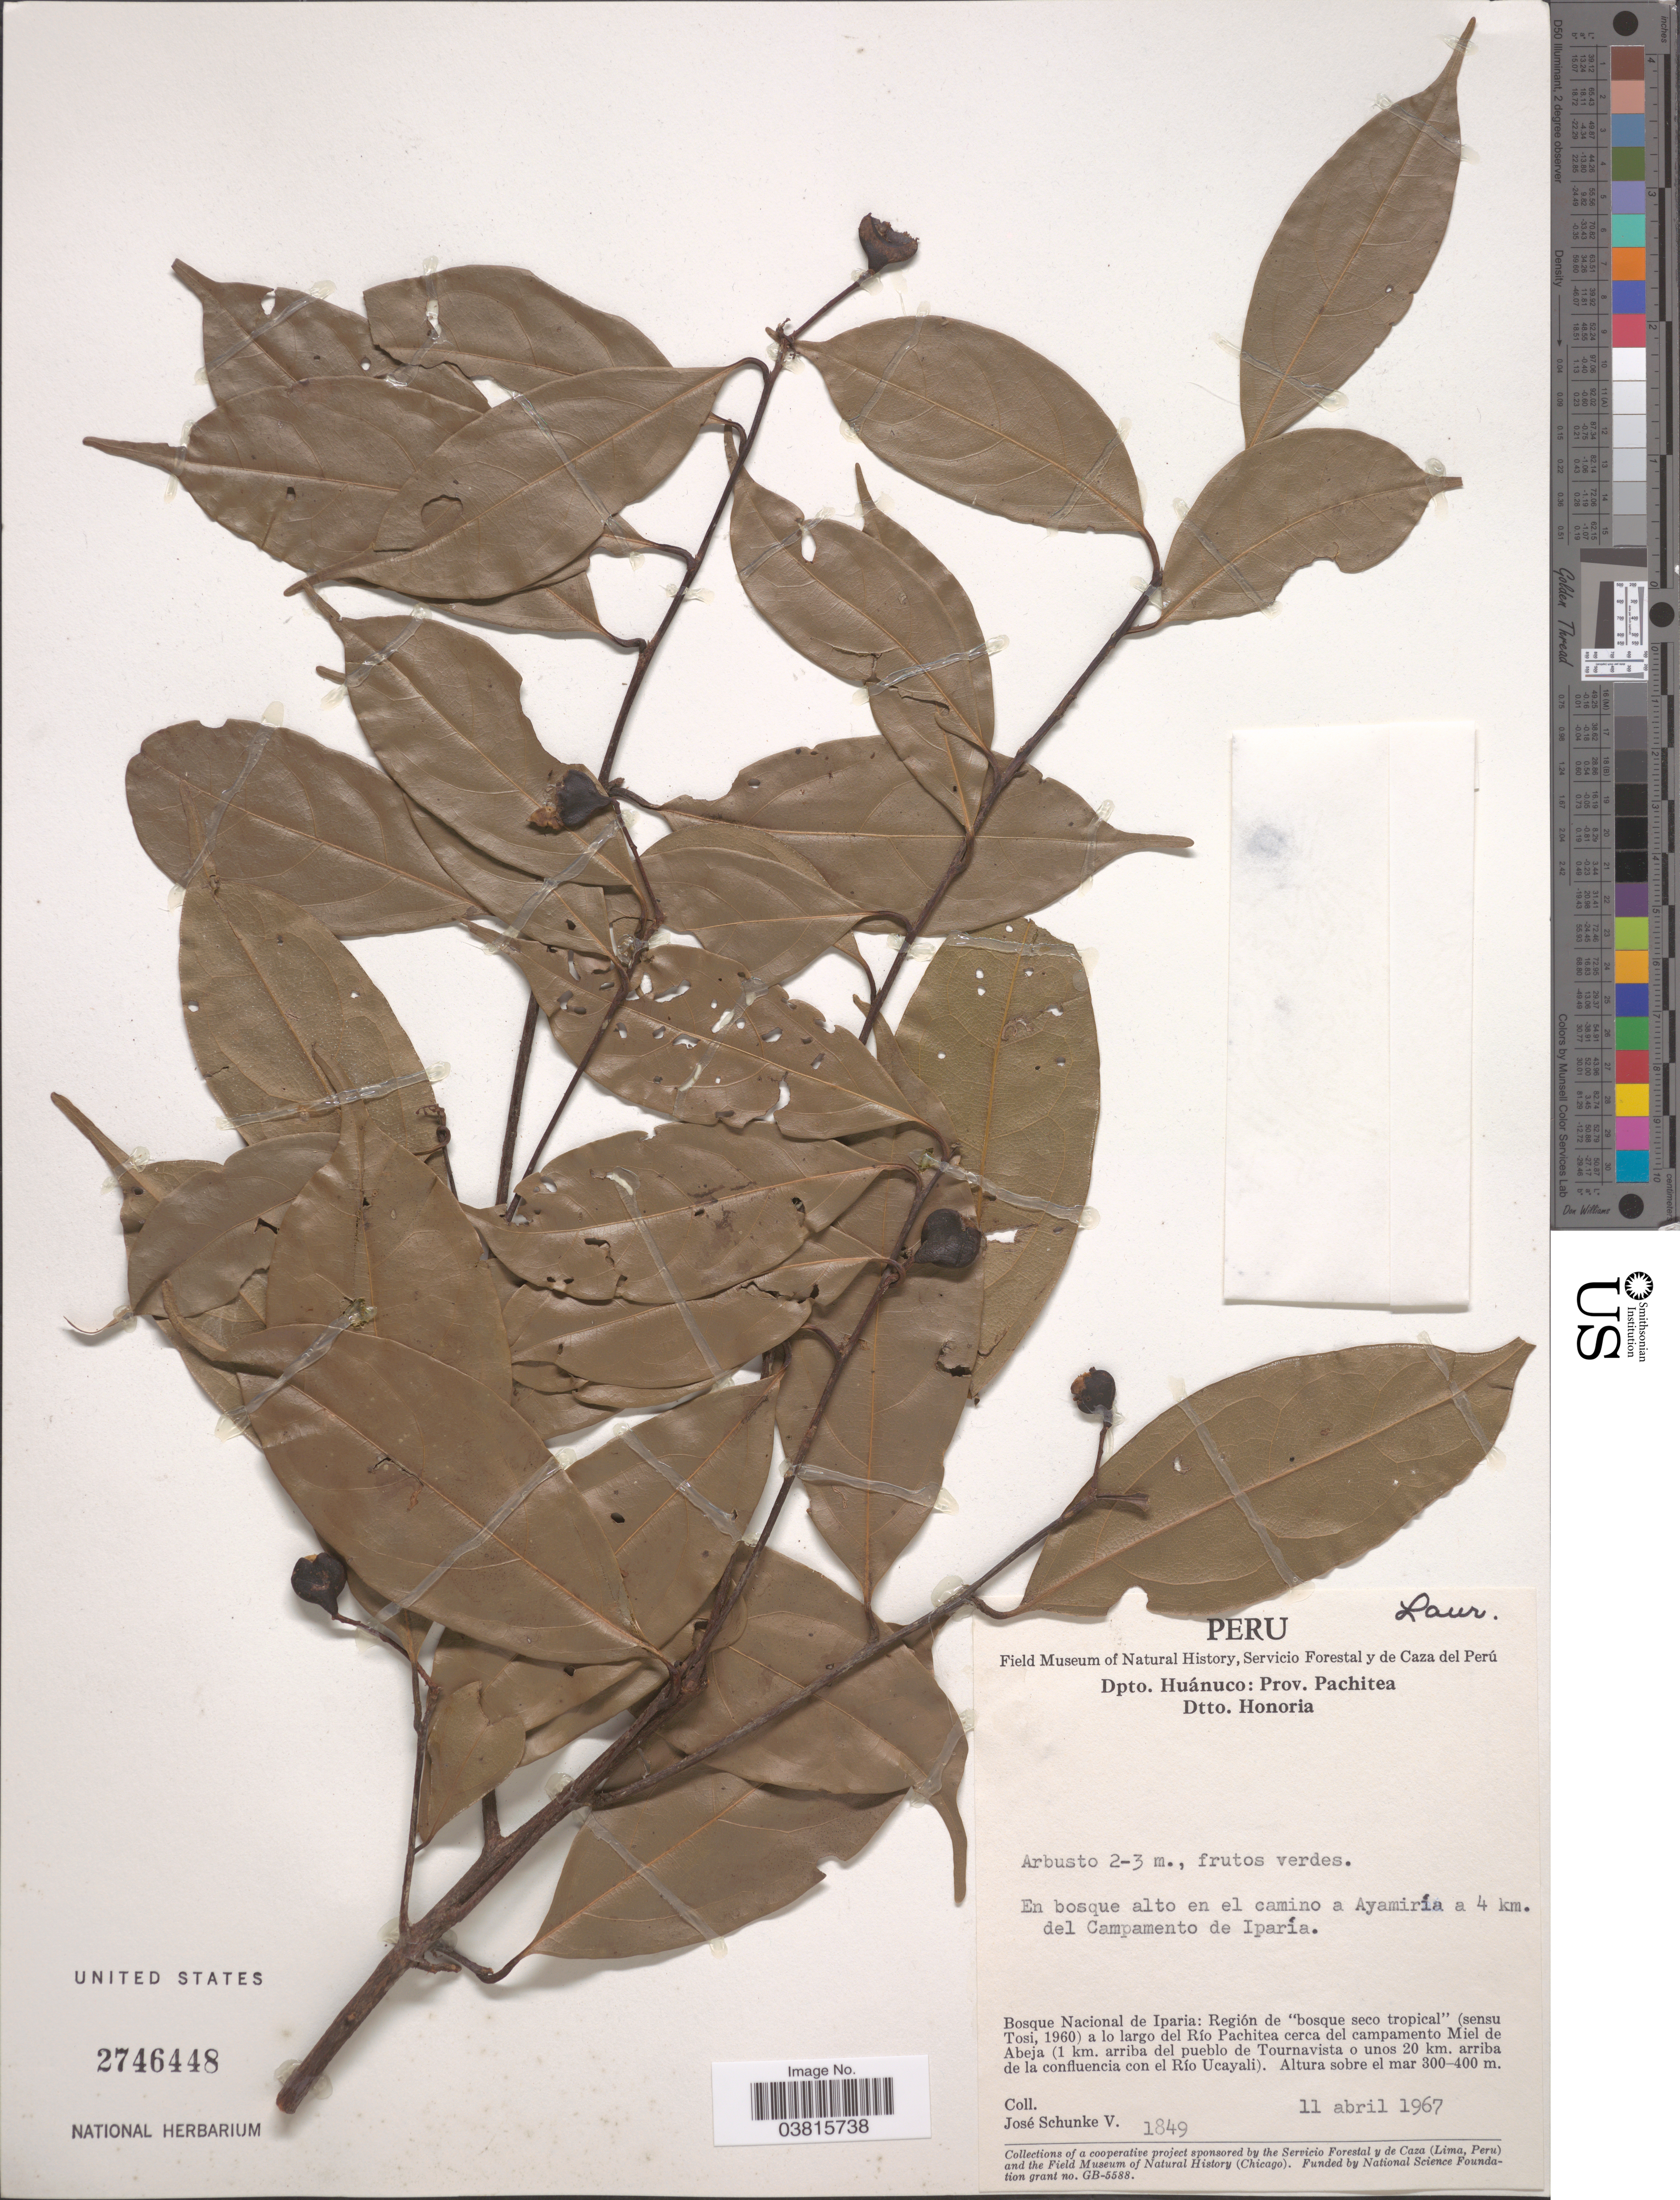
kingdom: Plantae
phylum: Tracheophyta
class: Magnoliopsida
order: Laurales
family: Lauraceae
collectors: J. Schunke Vigo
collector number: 1849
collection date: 1967-04-11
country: Peru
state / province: Huánuco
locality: Dpto. Huánuco: Prov. Pachitea Dtto. Honoria. En bosque alto en el camino a Ayamiría a 4 km. del Campamento de Iparía. Bosque Nacional de Iparia: Región de 'bosque seco tropical' (sensu Tosi, 1960) a lo largo del Río Pachitea cerca del campamento Miel de Abeja (1km. arriba del pueblo de Tournavista o unos 20 km. arriba de la confluencia con el Río Ucayali).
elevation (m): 300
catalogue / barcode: US 2746448